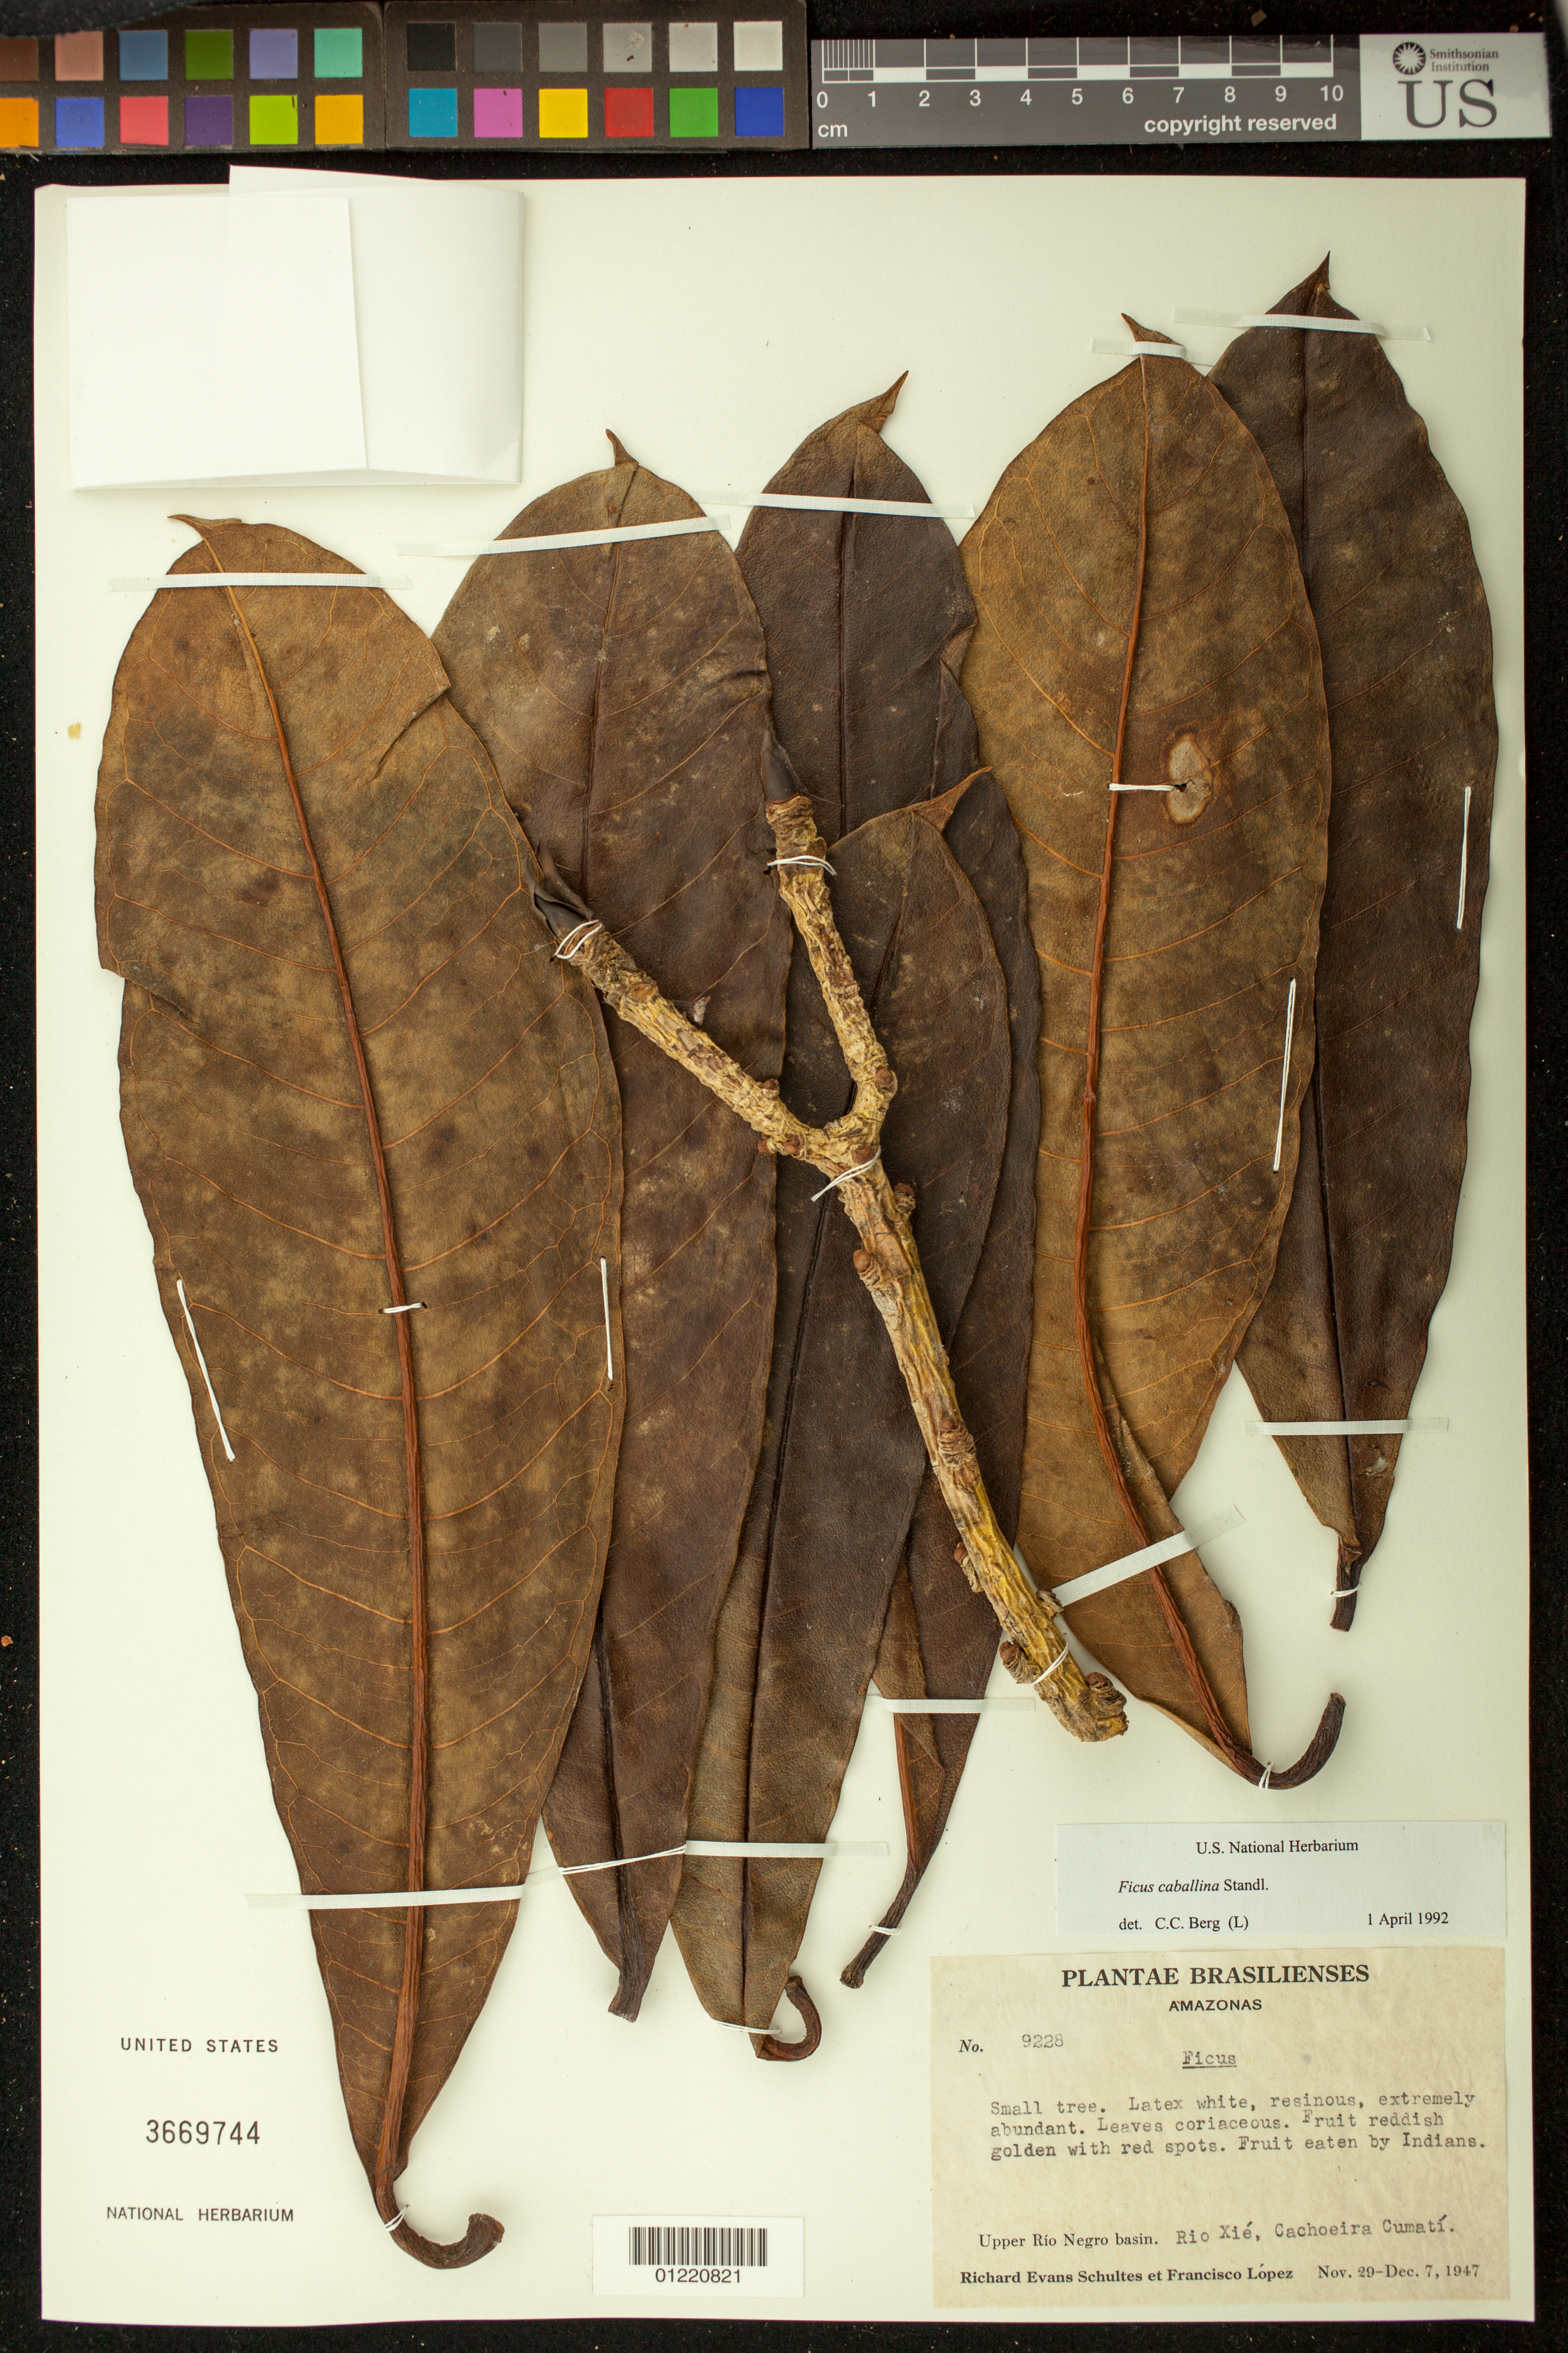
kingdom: Plantae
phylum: Tracheophyta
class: Magnoliopsida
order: Rosales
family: Moraceae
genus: Ficus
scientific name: Ficus caballina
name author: Standl.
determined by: Berg, C. C.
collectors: R. E. Schultes & F. López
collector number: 9228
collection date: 1947-11-29/1947-12-07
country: Brazil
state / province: Amazonas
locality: Upper Rio Negro basin, Rio Xié, Cachoeira Cumatí.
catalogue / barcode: US 3669744